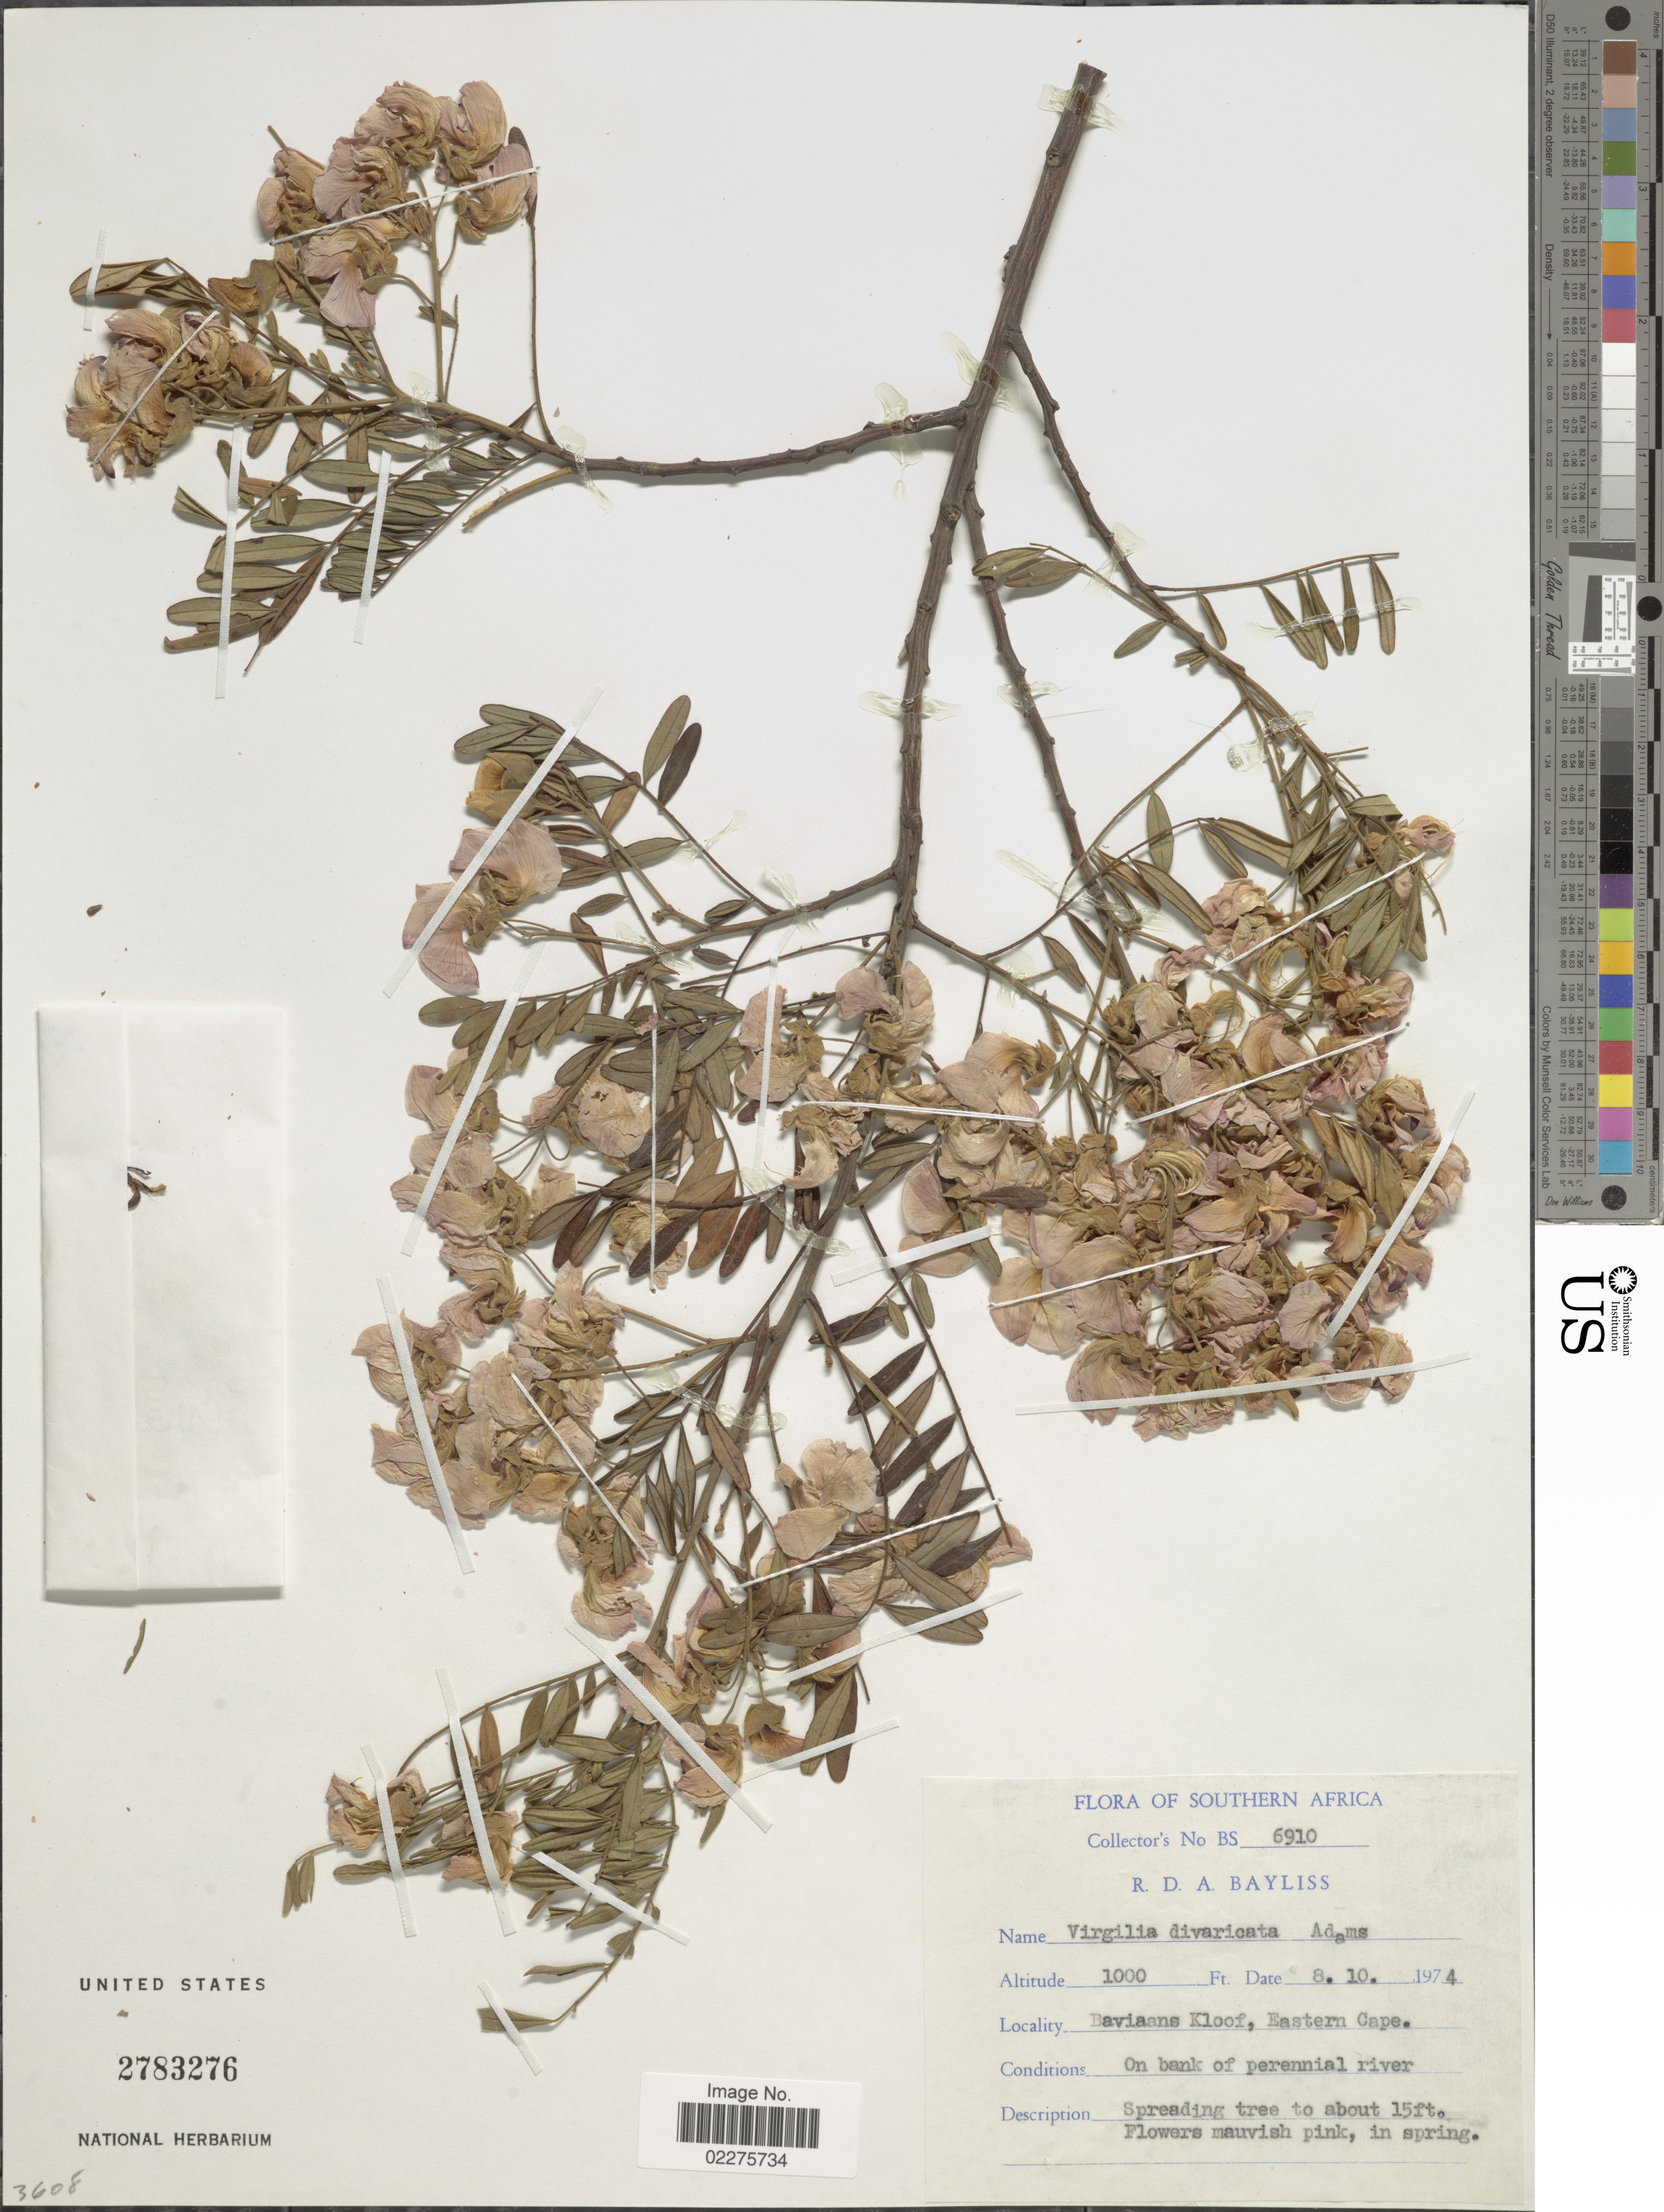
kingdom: Plantae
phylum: Tracheophyta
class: Magnoliopsida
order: Fabales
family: Fabaceae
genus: Virgilia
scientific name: Virgilia divaricata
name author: Adamson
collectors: R. Bayliss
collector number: BS6910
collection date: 1974-10-08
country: South Africa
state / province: Eastern Cape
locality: Baviaans Kloof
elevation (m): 305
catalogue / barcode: US 2783276